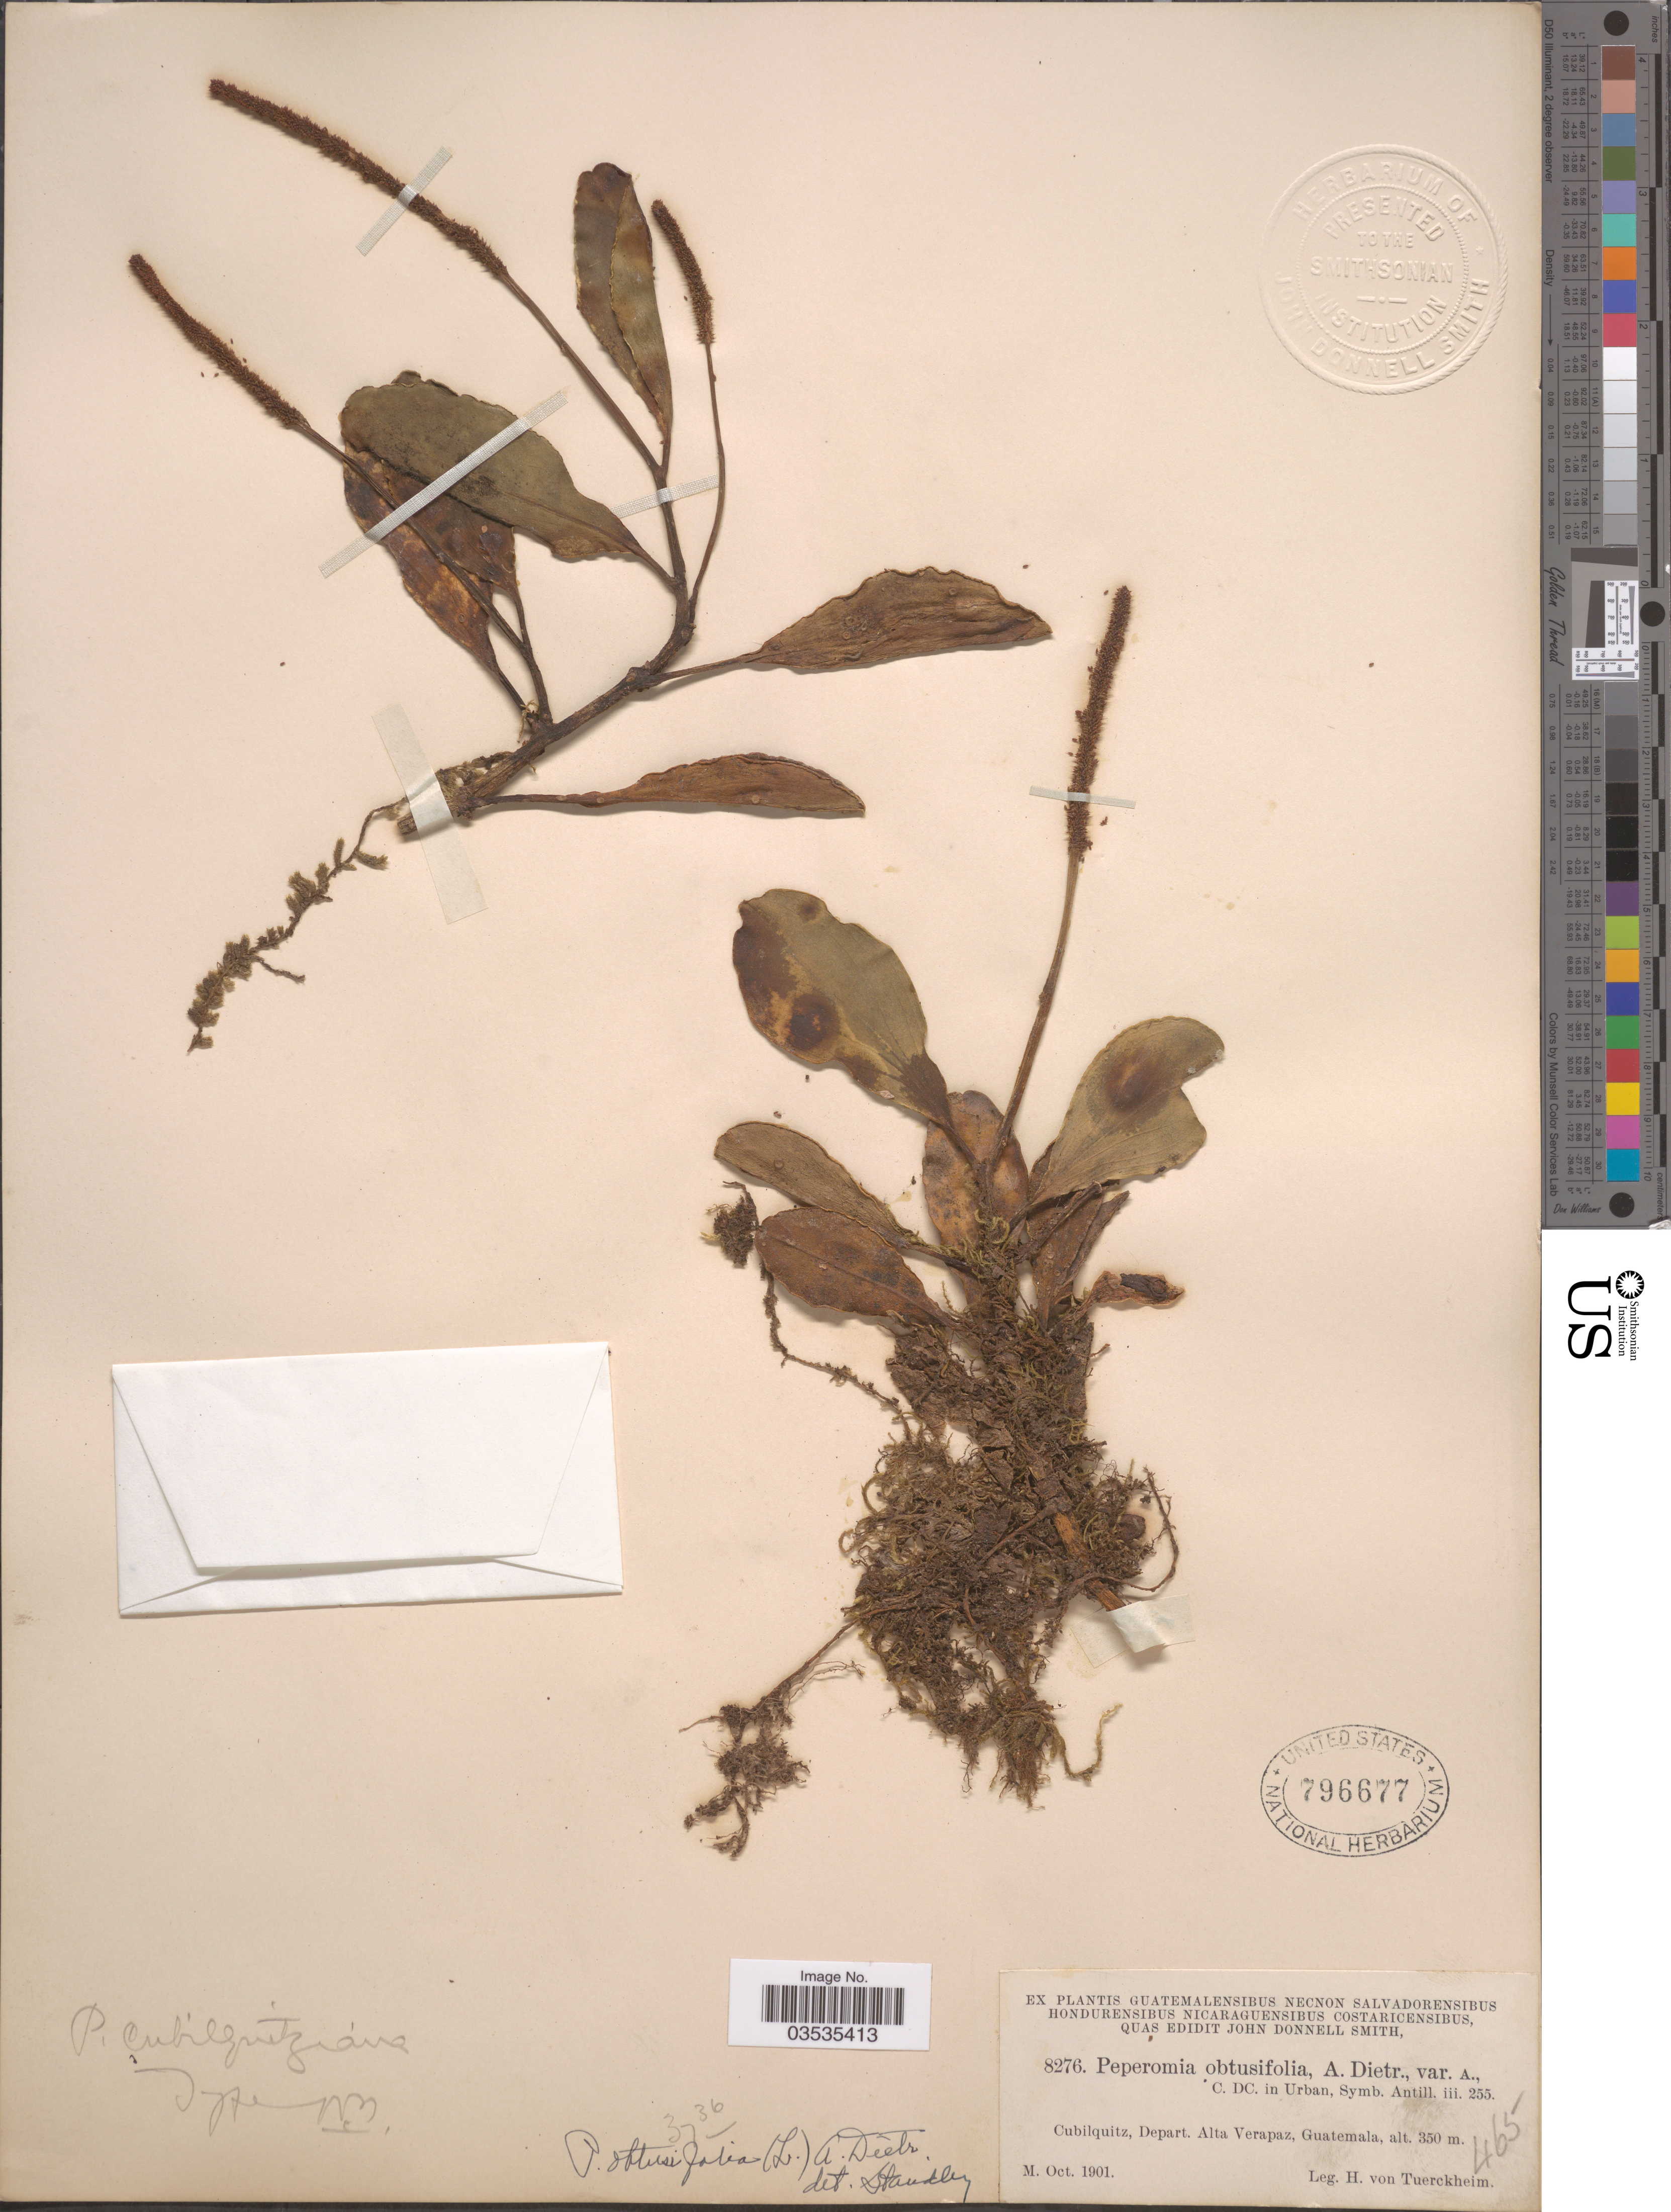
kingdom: Plantae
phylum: Tracheophyta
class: Magnoliopsida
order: Piperales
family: Piperaceae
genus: Peperomia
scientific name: Peperomia obtusifolia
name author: (L.) A. Dietr.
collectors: H. von Türckheim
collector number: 8276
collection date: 1901-10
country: Guatemala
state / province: Alta Verapaz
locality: Cubilquitz, Depart. Alta Verapaz.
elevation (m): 350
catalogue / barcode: US 796677